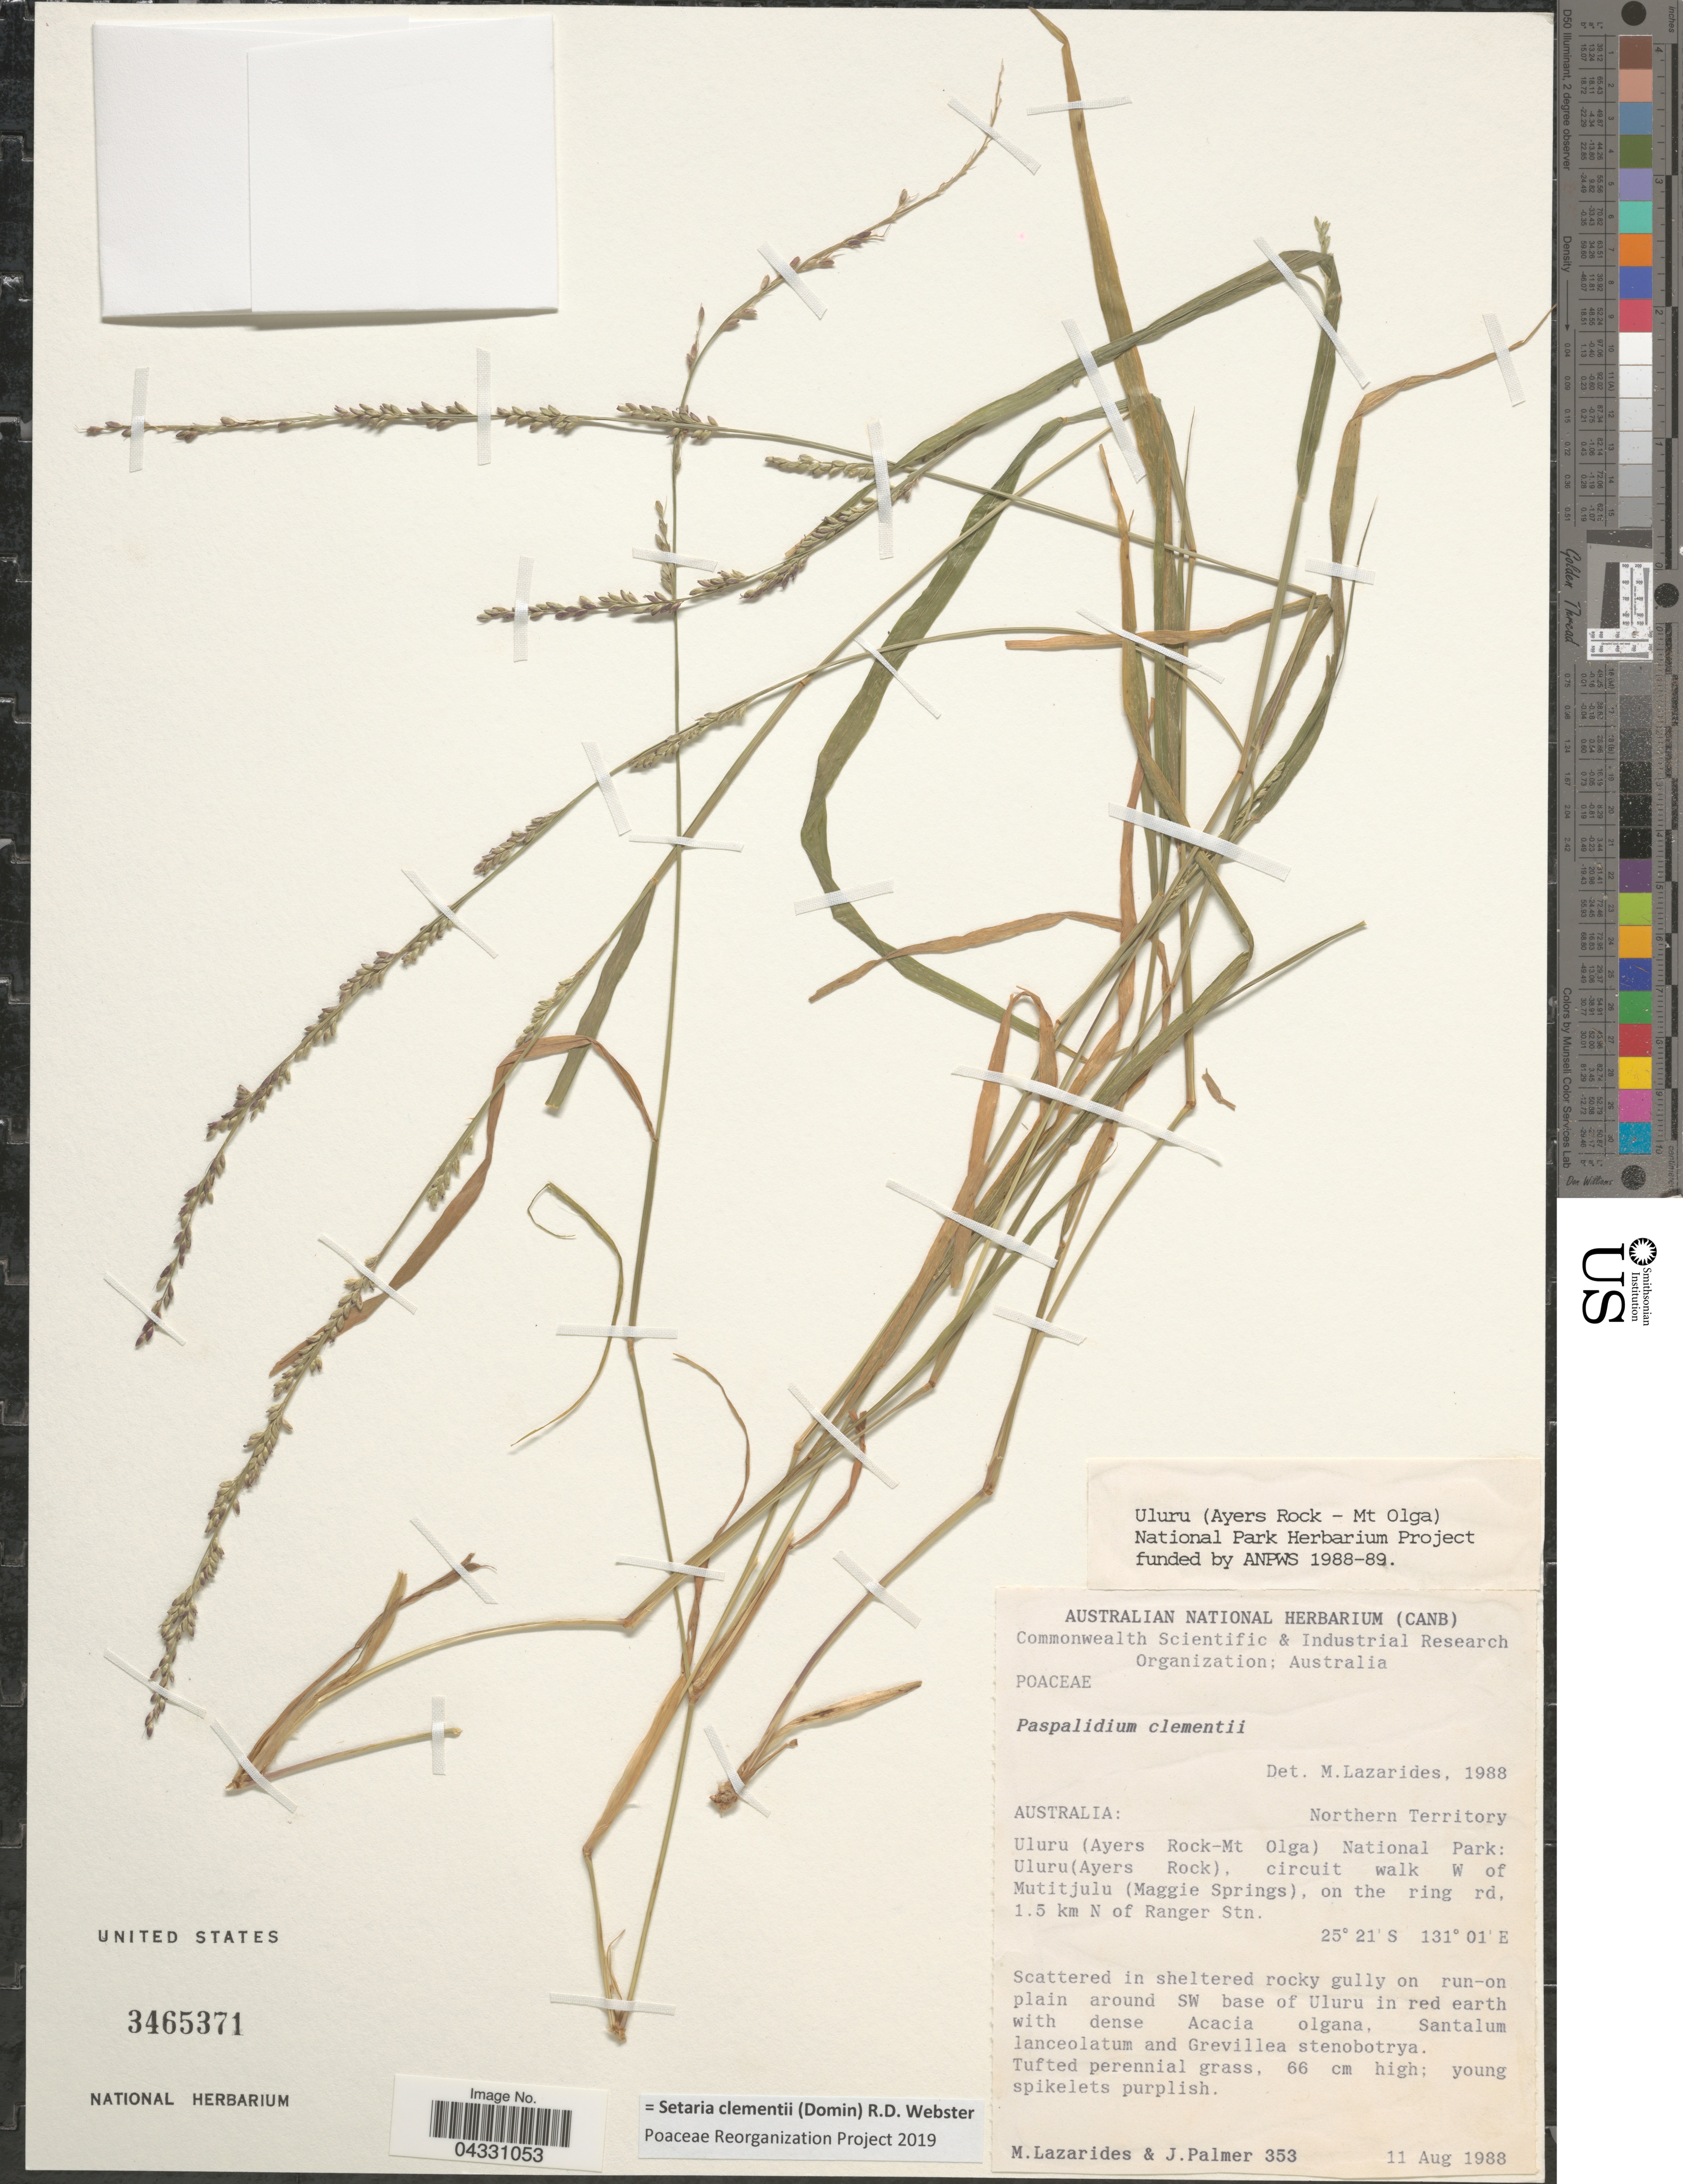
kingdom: Plantae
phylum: Tracheophyta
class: Liliopsida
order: Poales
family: Poaceae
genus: Setaria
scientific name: Setaria clementii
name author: (Domin) R.D. Webster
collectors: M. Lazarides & J. Palmer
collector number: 353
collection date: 1988-08-11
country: Australia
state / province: Northern Territory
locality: Uluru (Ayers Rock-Mt Olga) National Park: Uluru (Ayers Rock), circuit walk W of Mutitjulu (Maggie Springs), on the ring rd. 1.5 km N of Ranger Stn.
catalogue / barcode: US 3465371